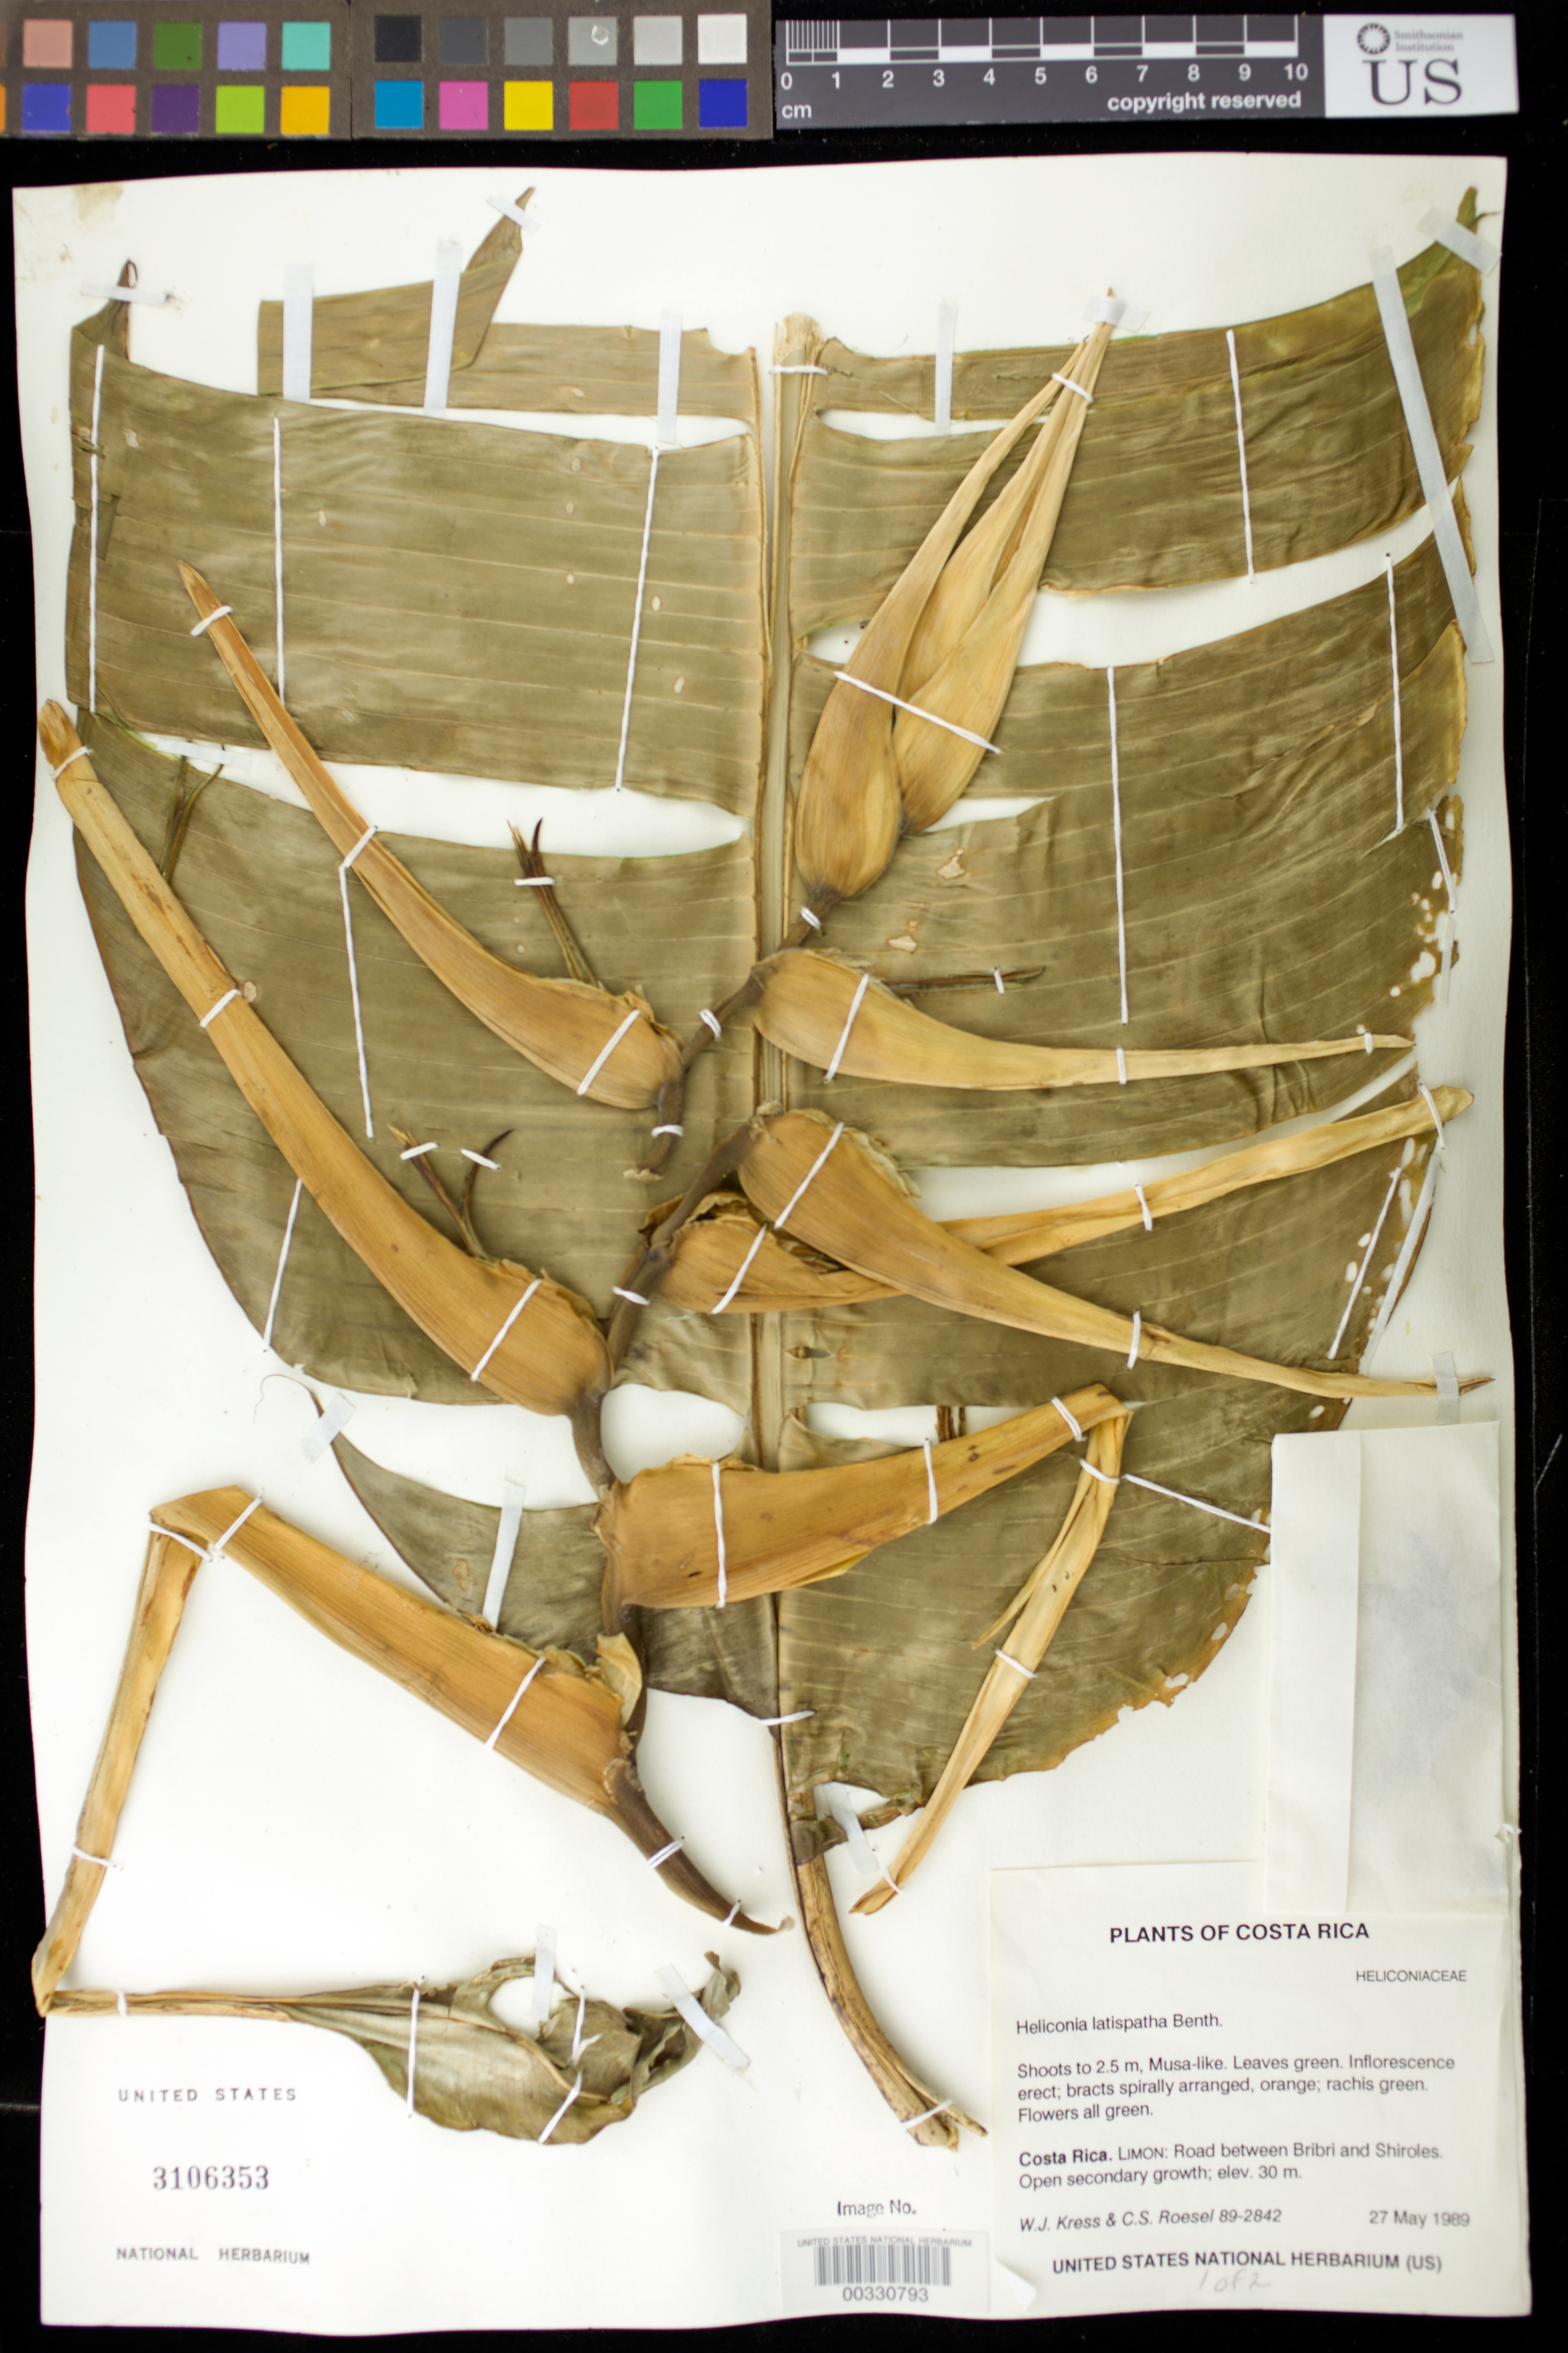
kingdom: Plantae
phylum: Tracheophyta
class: Liliopsida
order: Zingiberales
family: Heliconiaceae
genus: Heliconia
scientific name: Heliconia latispatha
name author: Benth.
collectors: W. J. Kress & C. S. Roesel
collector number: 89-2842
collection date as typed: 27 May 1989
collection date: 1989-05-27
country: Costa Rica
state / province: Limón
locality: Road between bribri and shiroles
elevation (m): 30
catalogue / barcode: US 3106353